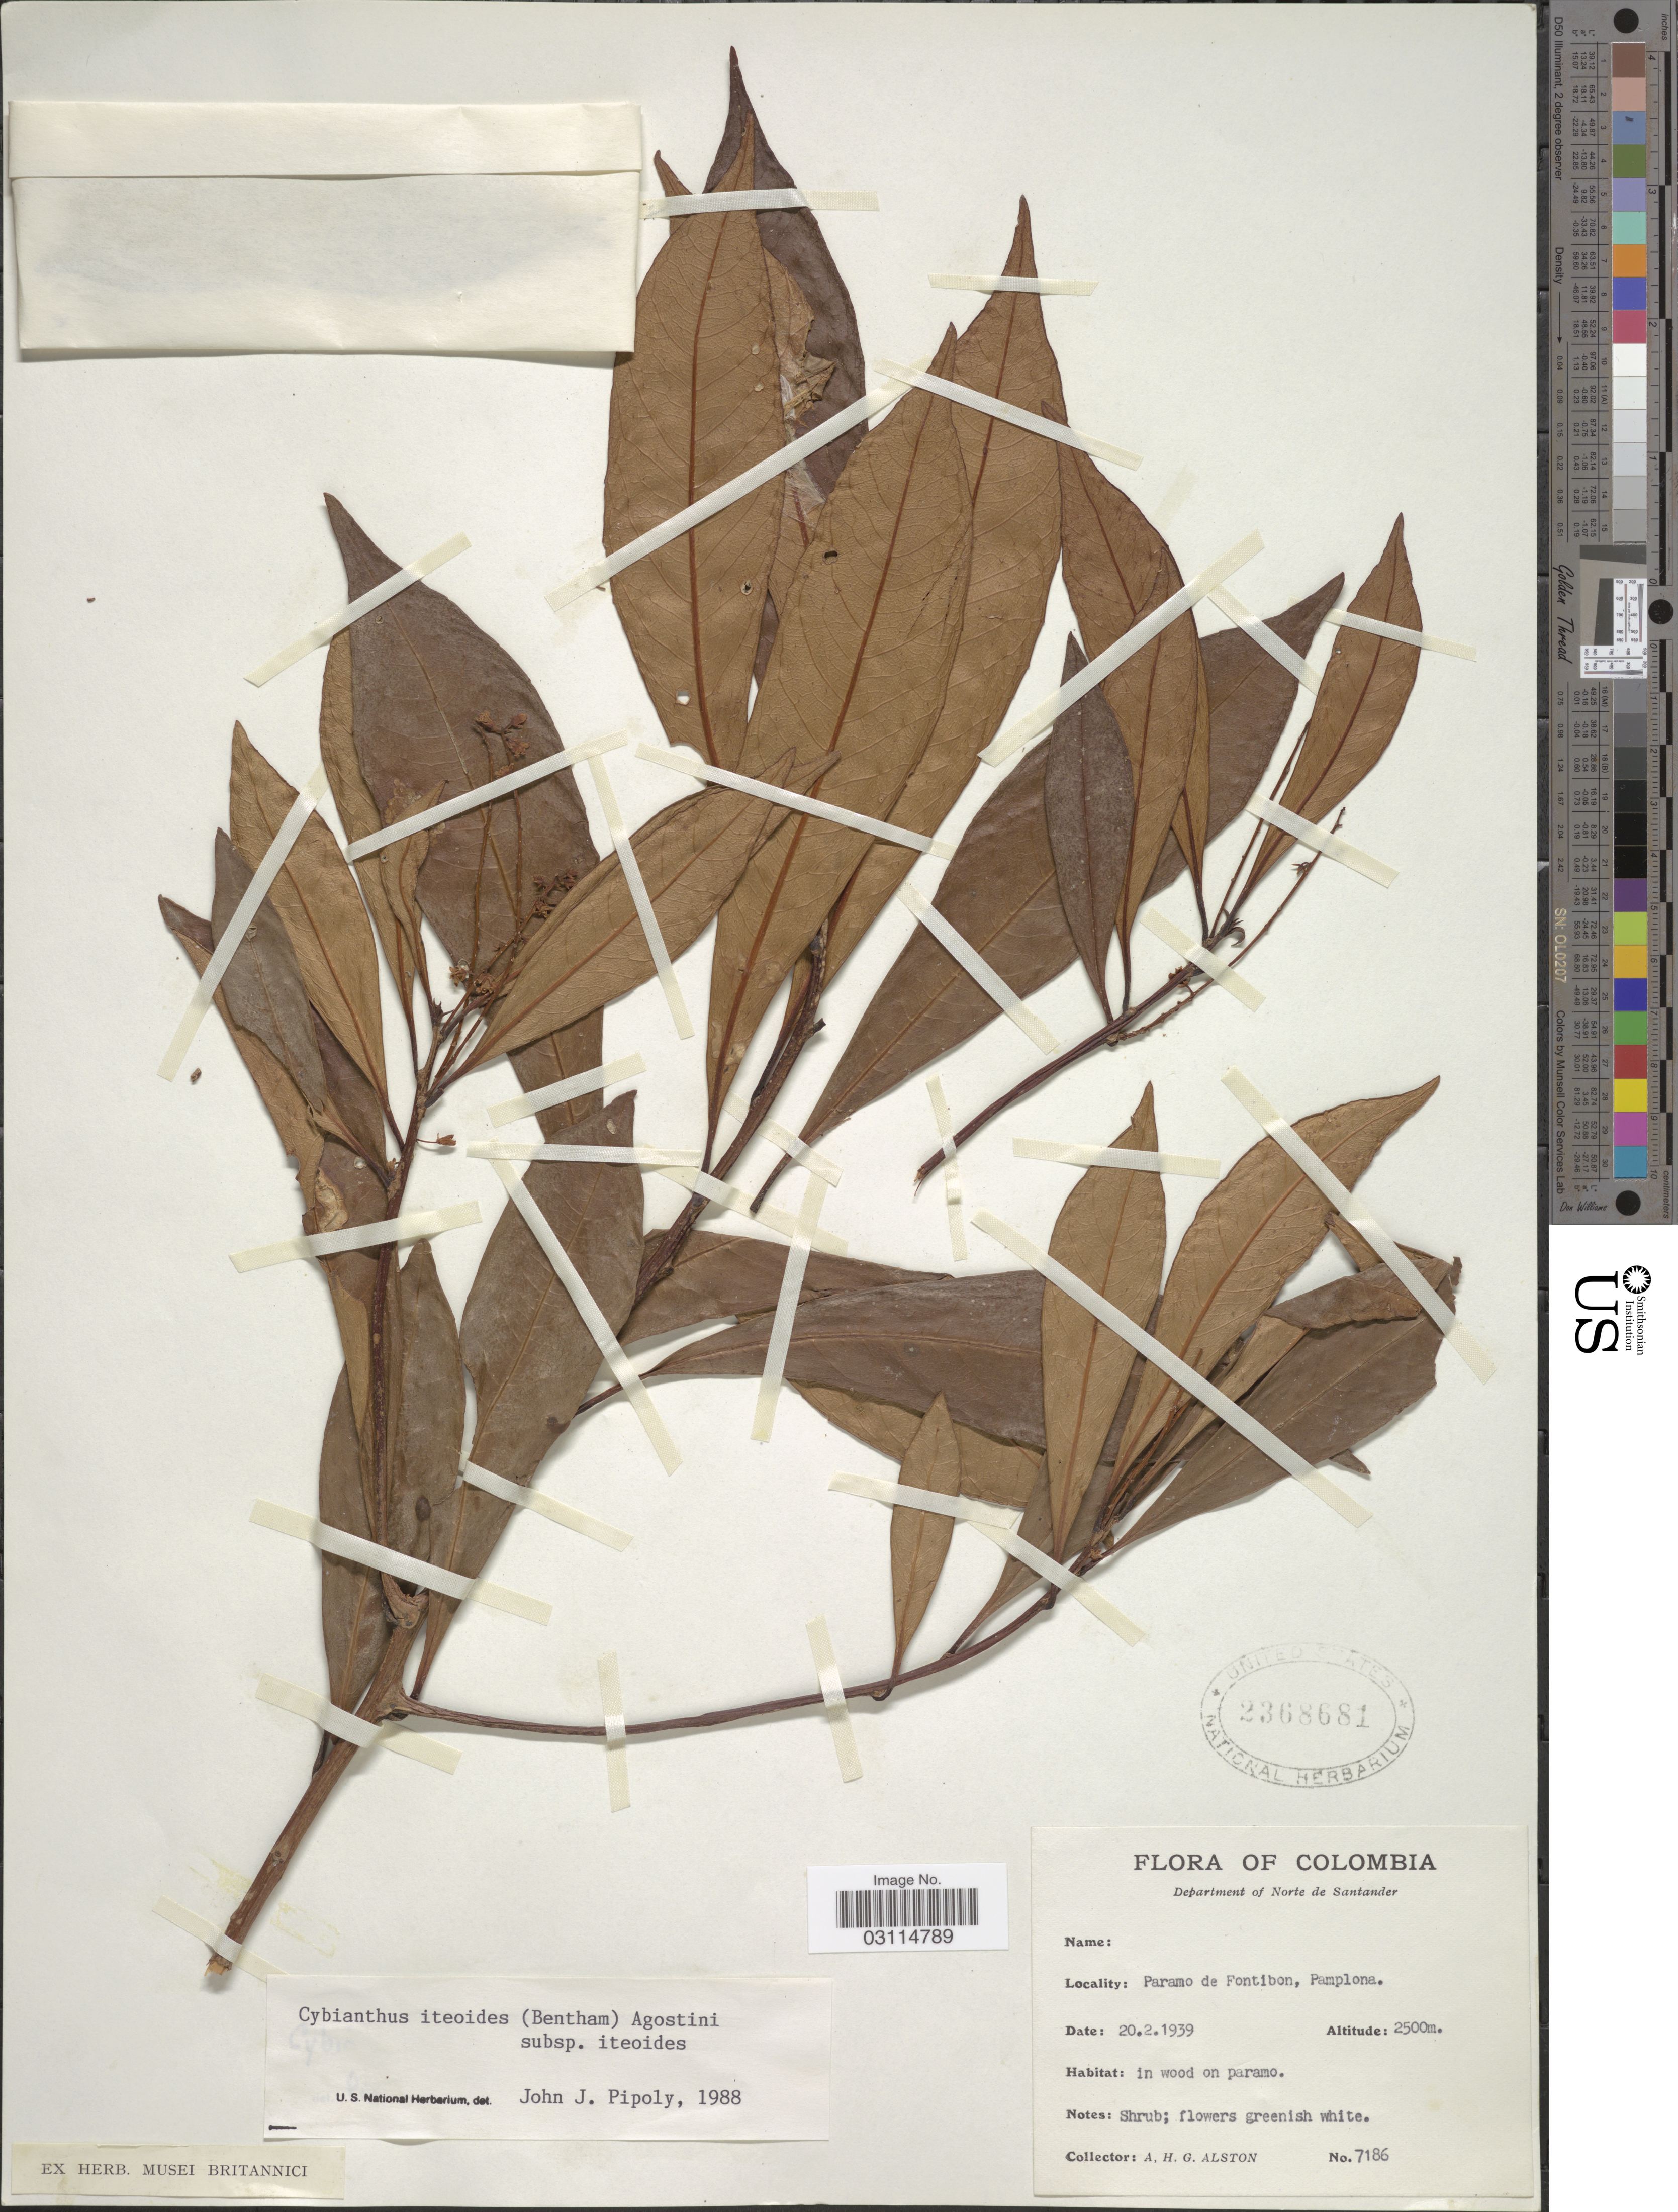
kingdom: Plantae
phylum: Tracheophyta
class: Magnoliopsida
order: Ericales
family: Primulaceae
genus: Cybianthus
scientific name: Cybianthus iteoides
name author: (Benth.) G. Agostini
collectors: A. H. Alston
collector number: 7186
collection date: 1939-02-20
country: Colombia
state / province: Norte de Santander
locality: Department of Norte de Santander. Paramo de Fontibon, Pamplona.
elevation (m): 2500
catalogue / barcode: US 2368681